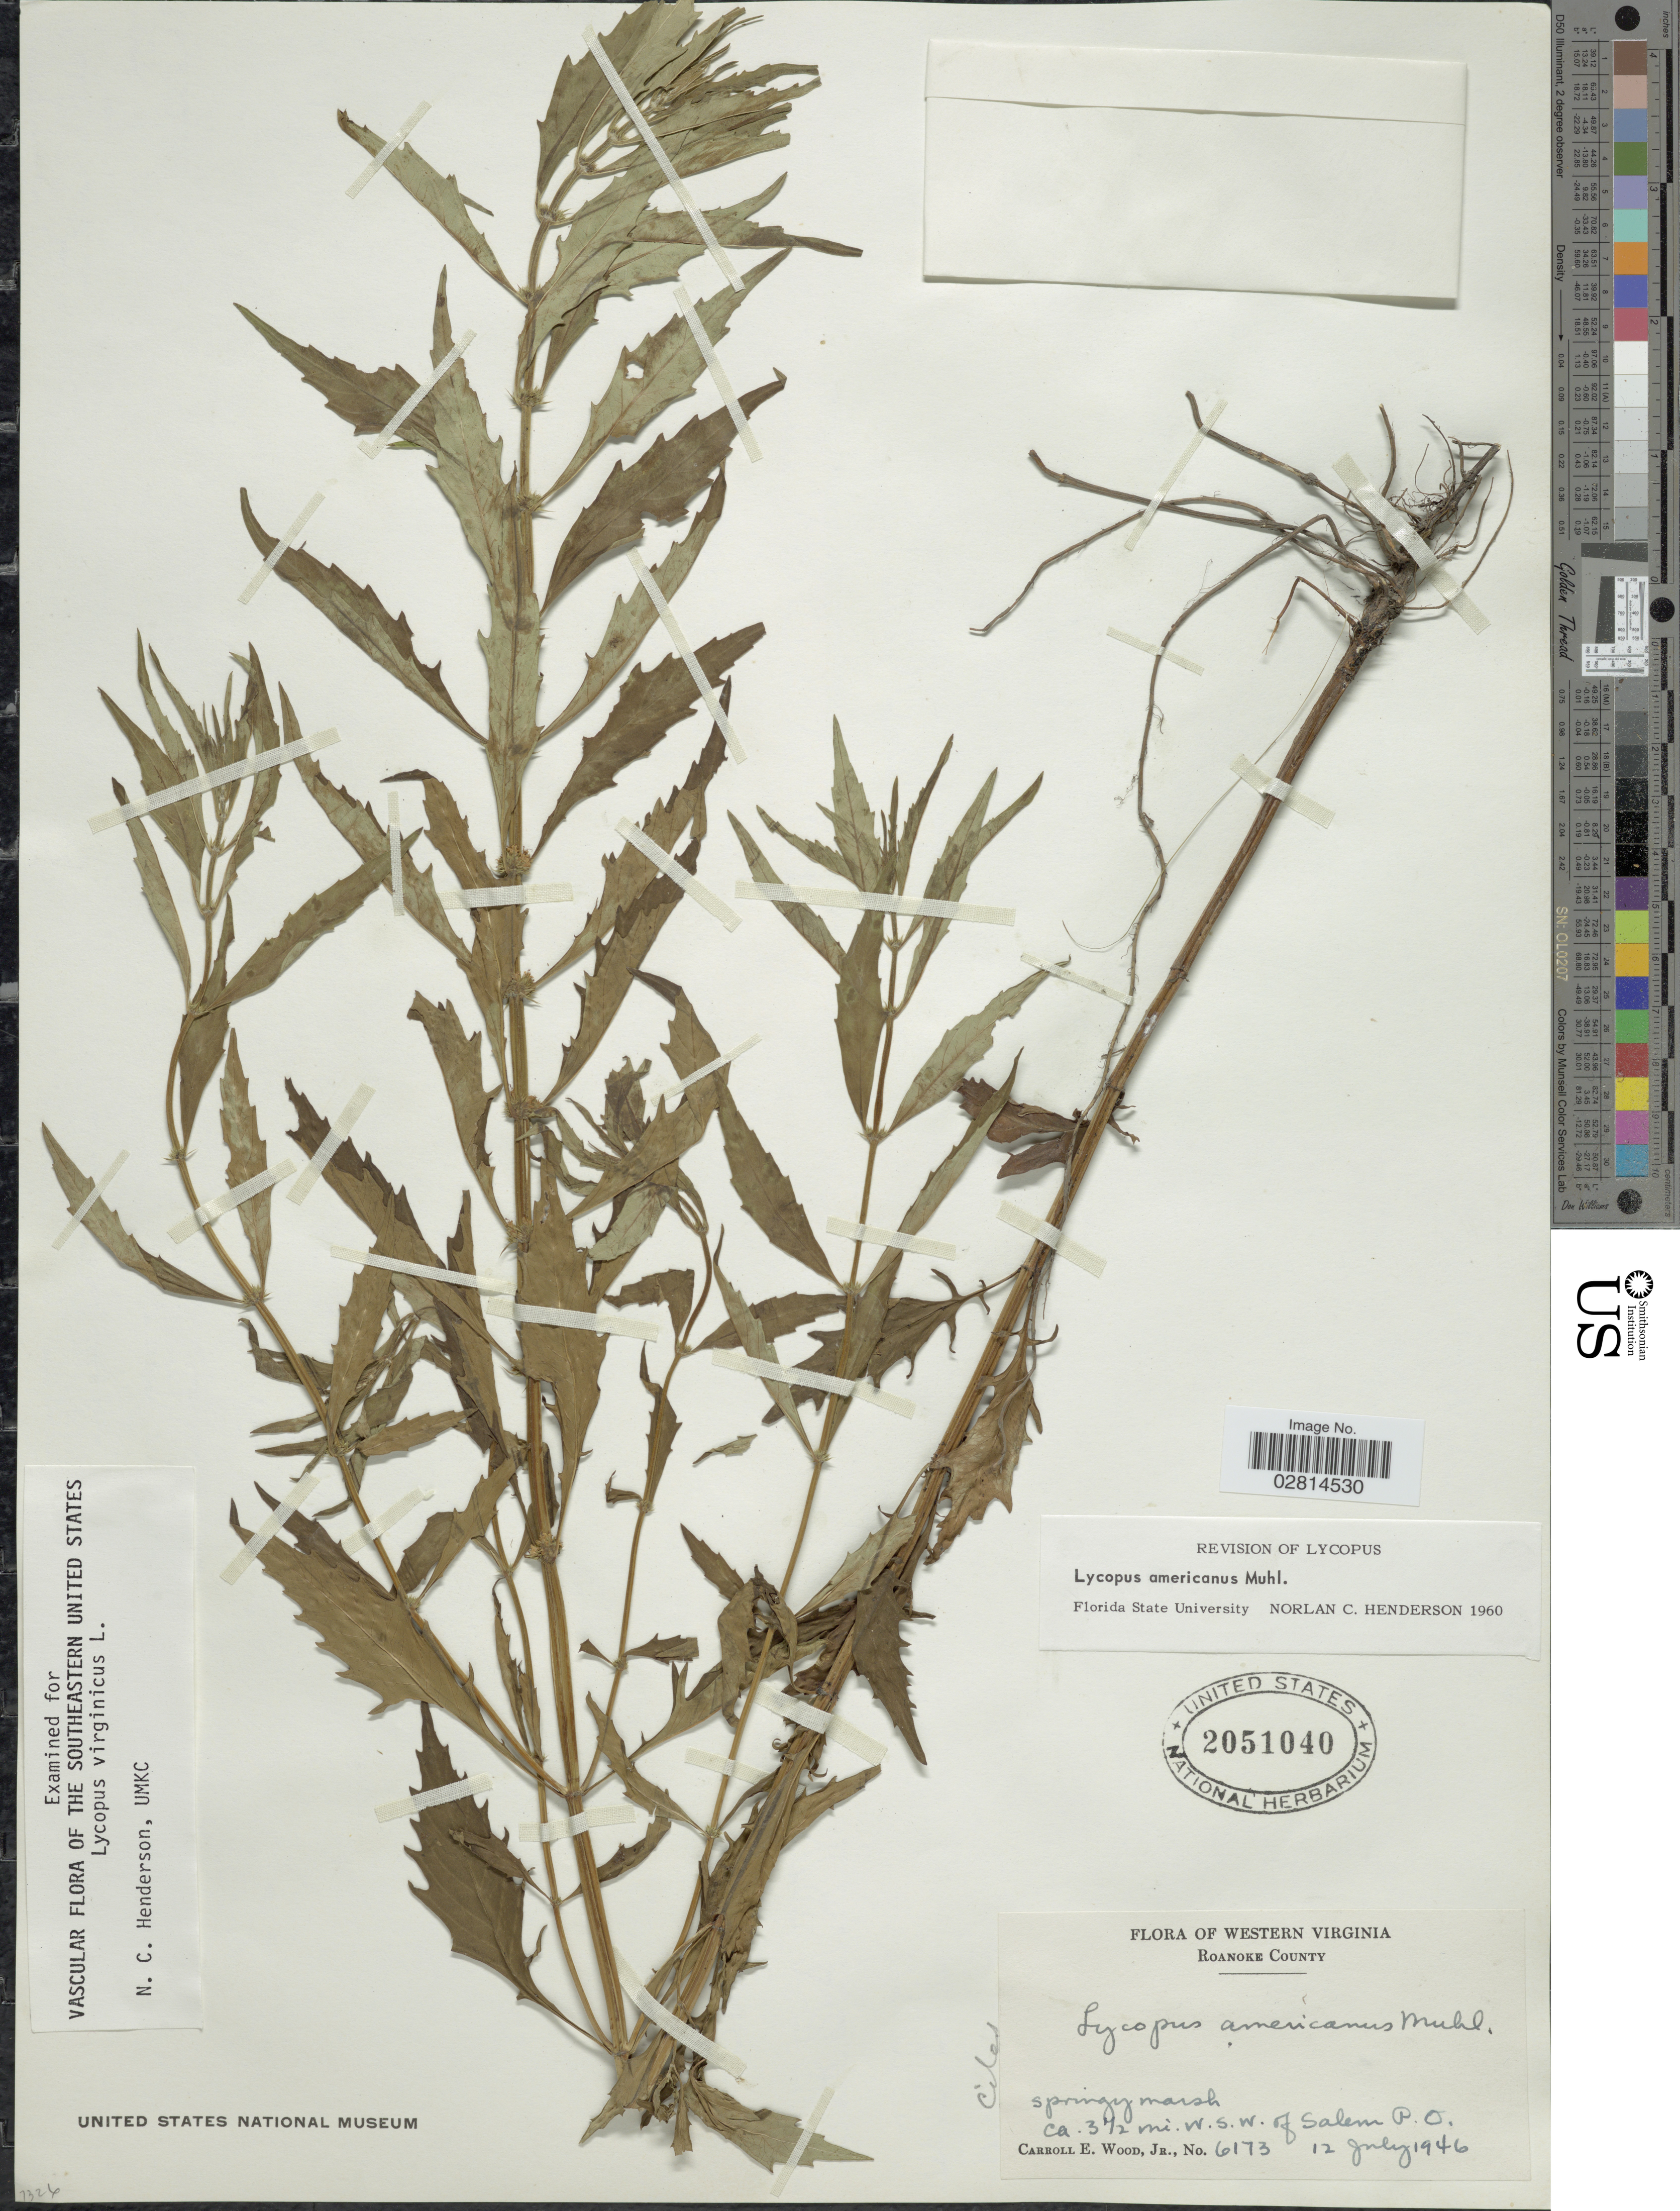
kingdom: Plantae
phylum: Tracheophyta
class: Magnoliopsida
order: Lamiales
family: Lamiaceae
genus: Lycopus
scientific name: Lycopus americanus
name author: Muhl. ex W.P.C. Barton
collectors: C. Wood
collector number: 6173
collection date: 1946-07-12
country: United States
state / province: Virginia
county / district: Roanoke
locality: Western Virginia. Roanoke County. Ca. 3½ mi. W.S.W. of Salem P.O.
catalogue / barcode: US 2051040